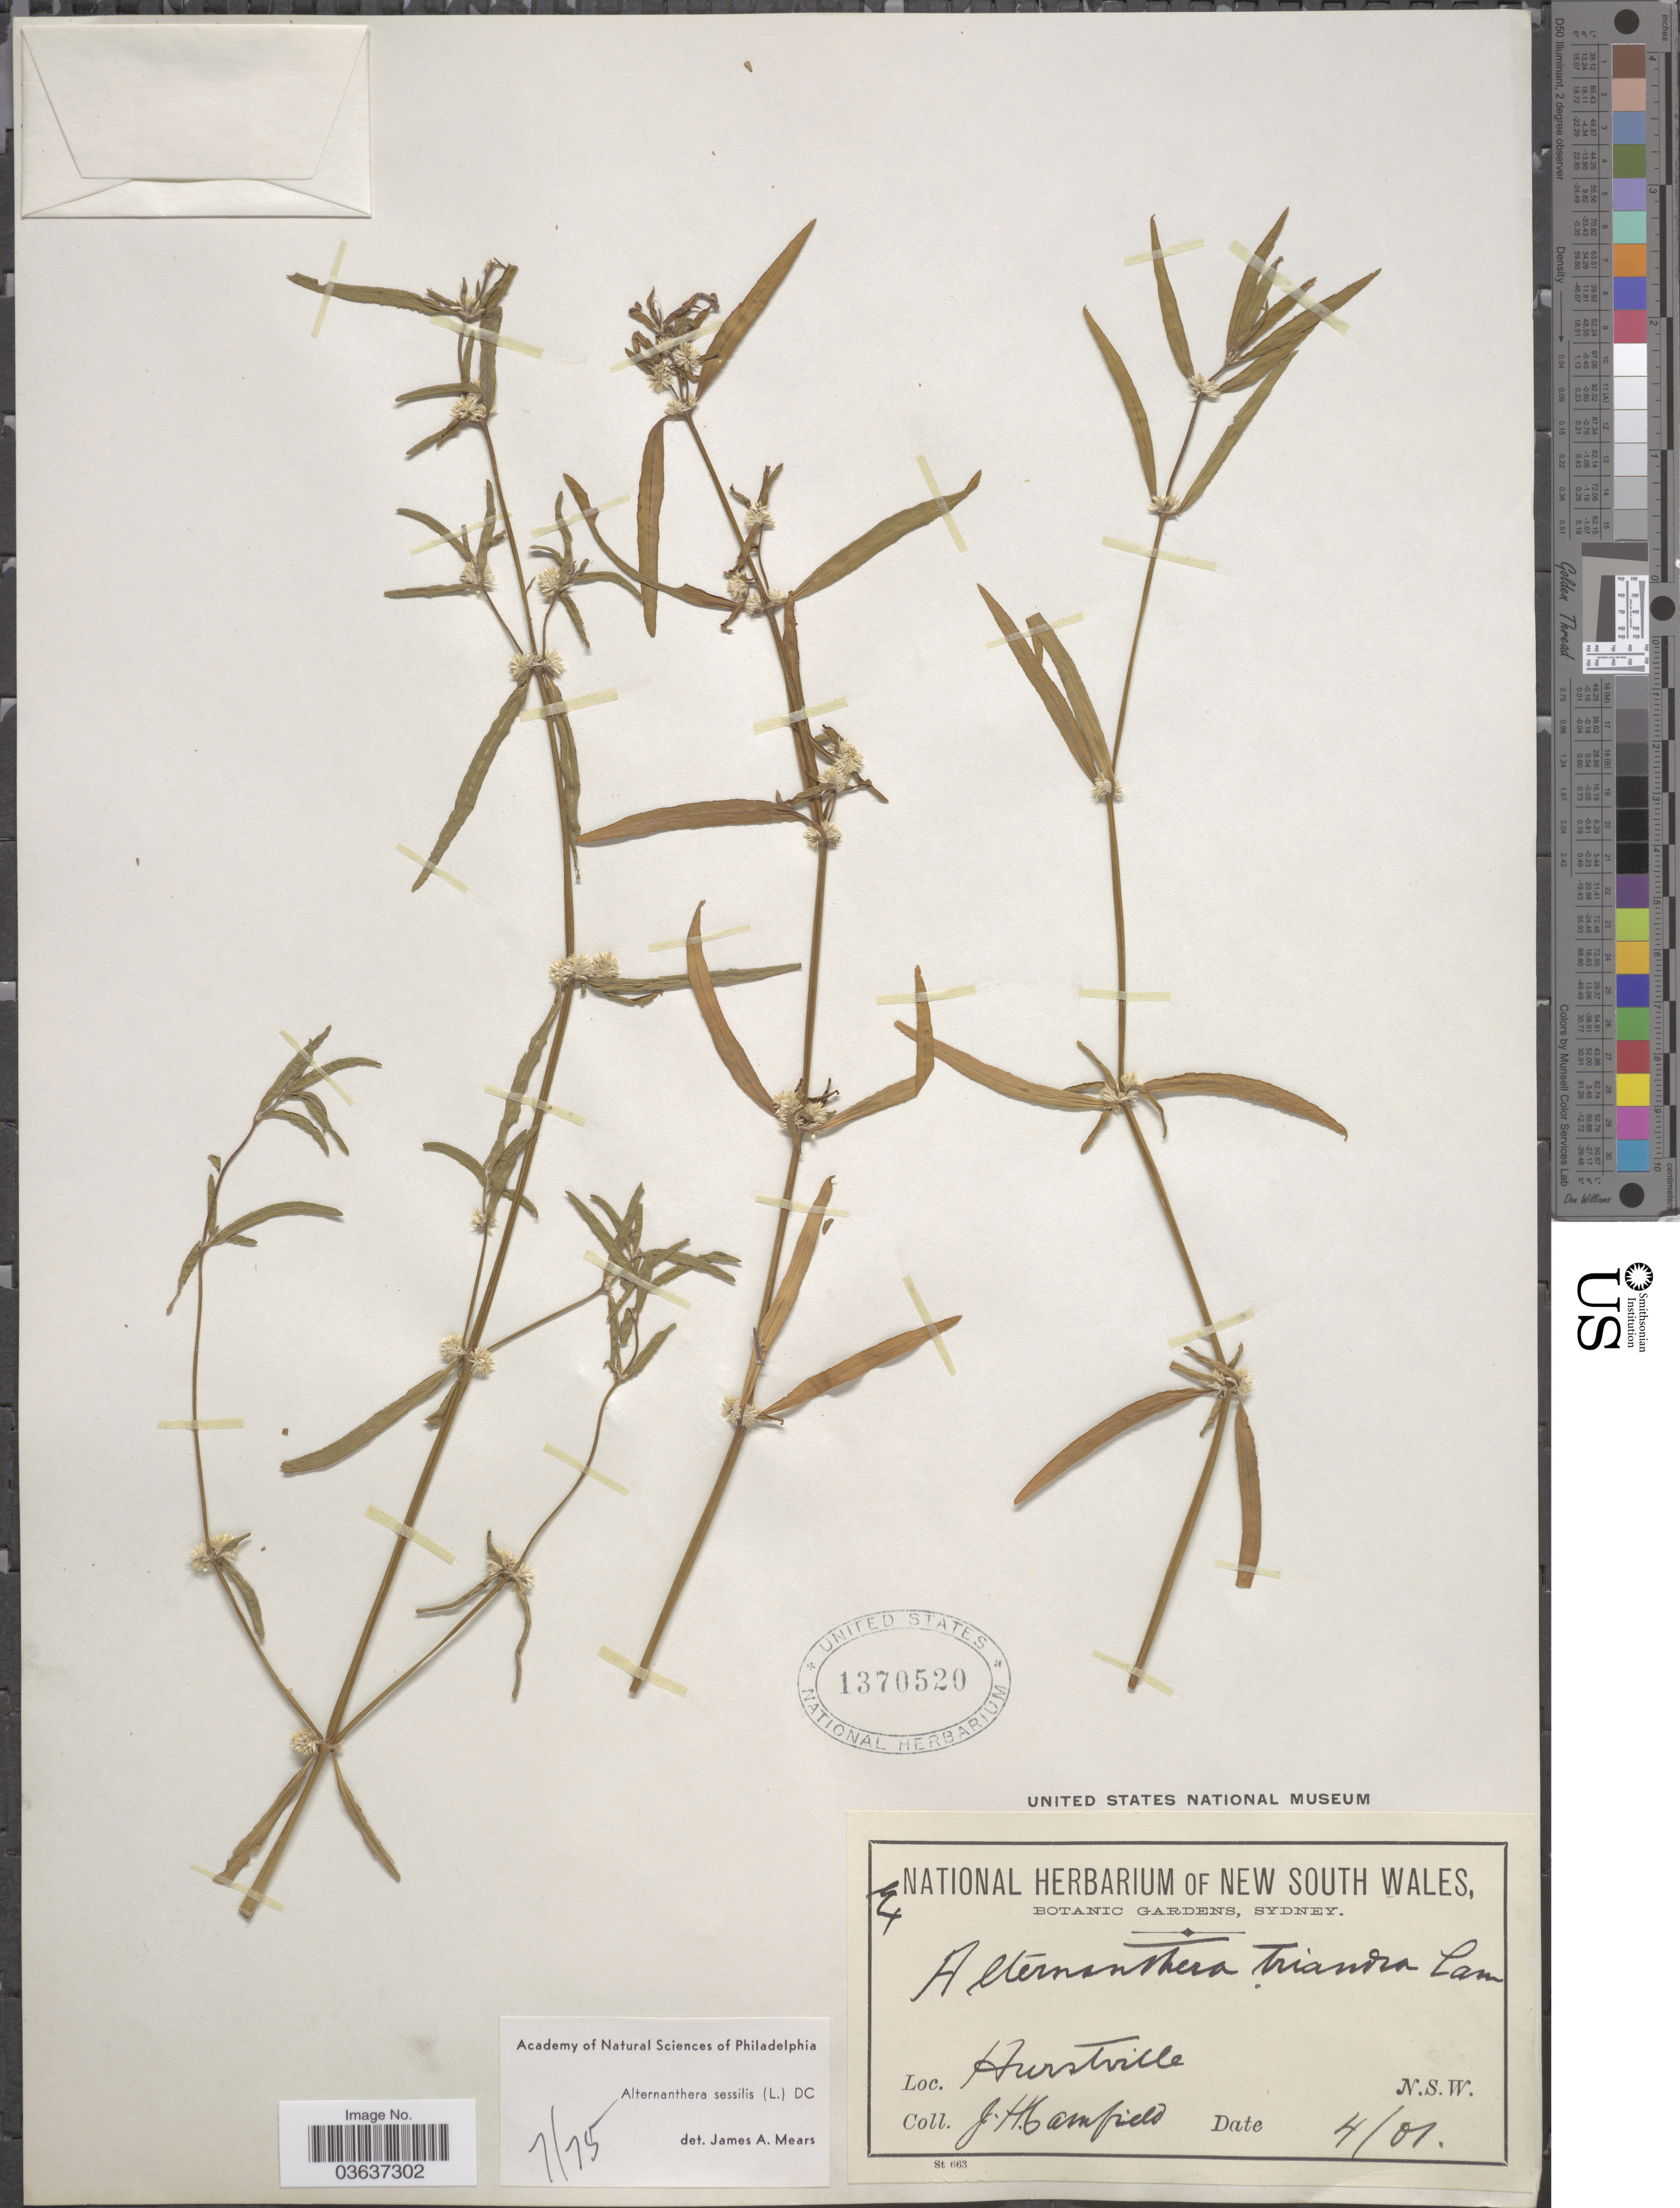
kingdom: Plantae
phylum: Tracheophyta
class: Magnoliopsida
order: Caryophyllales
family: Amaranthaceae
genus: Alternanthera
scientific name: Alternanthera sessilis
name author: (L.) DC.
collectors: J. Camfield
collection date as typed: Transcribed d/m/y: /4/1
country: Australia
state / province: New South Wales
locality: Hurstville.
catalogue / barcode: US 1370520